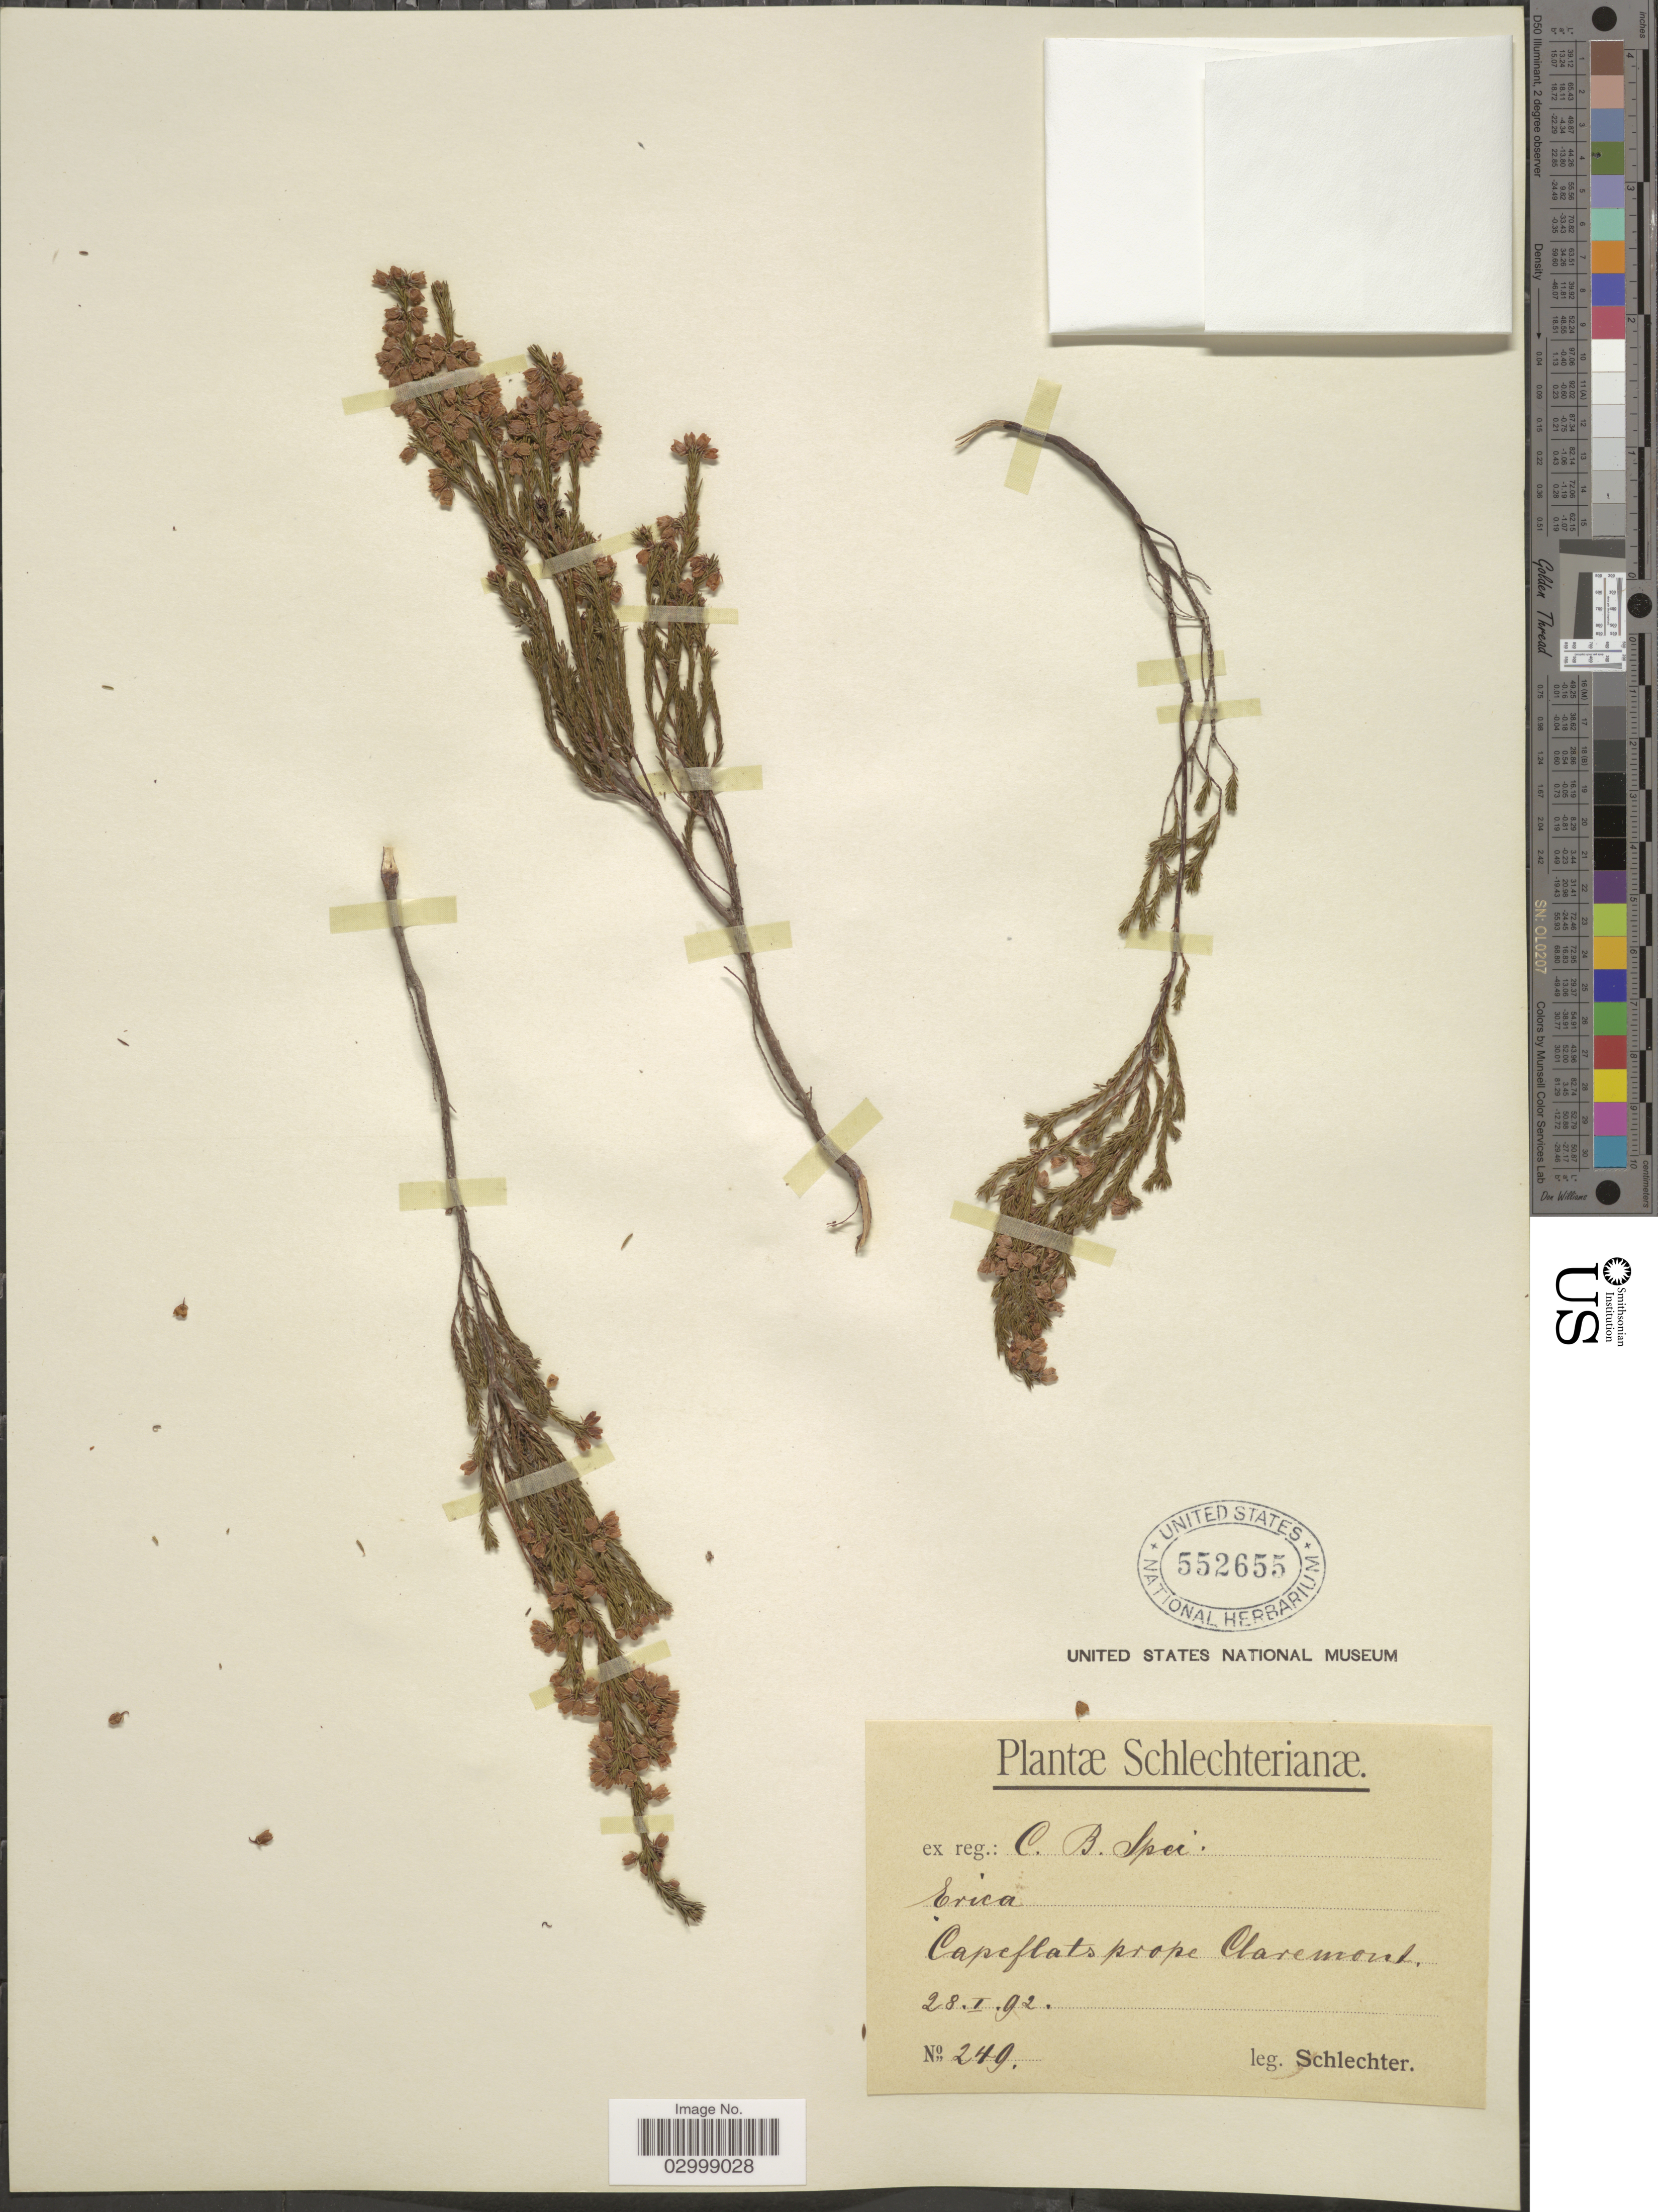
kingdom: Plantae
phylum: Tracheophyta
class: Magnoliopsida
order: Ericales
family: Ericaceae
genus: Erica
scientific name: Erica sp.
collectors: Schlechter, --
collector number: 249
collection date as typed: Transcribed d/m/y: 28/1/92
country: South Africa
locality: Ex re.: C. B. Spei, Cape flats prope Claremont.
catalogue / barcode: US 552655